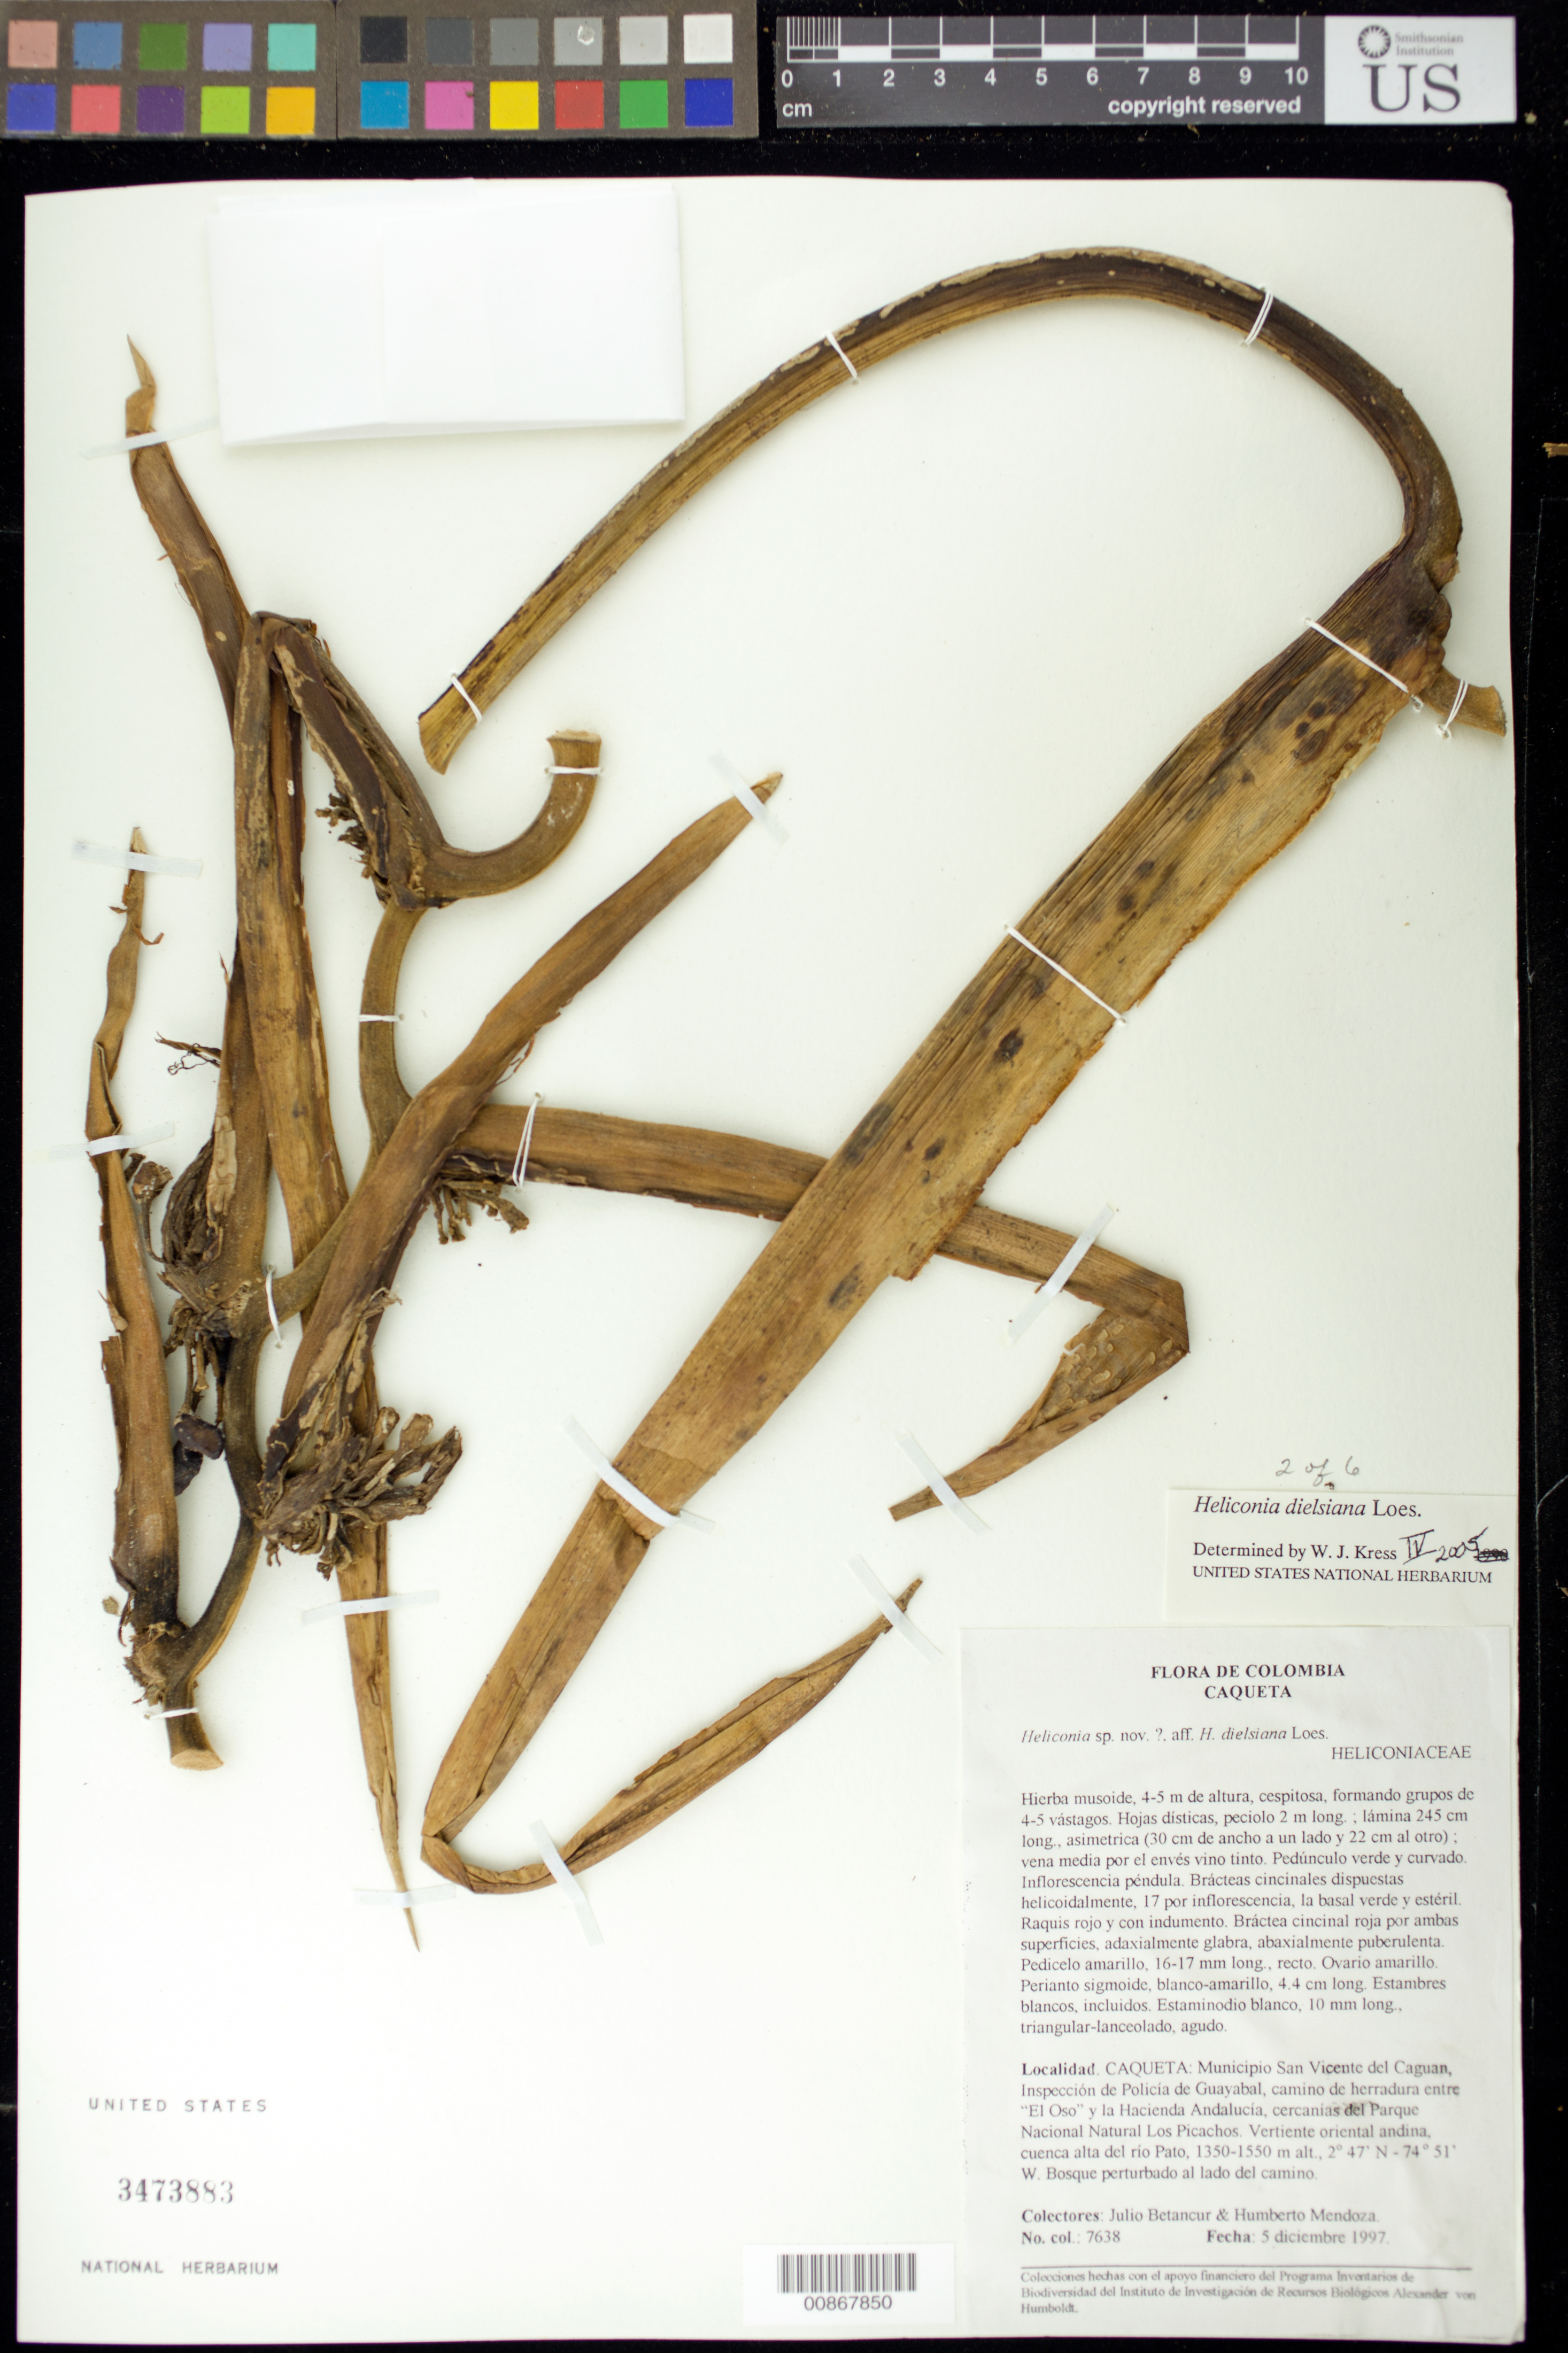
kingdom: Plantae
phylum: Tracheophyta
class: Liliopsida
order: Zingiberales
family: Heliconiaceae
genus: Heliconia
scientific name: Heliconia densiflora 'Fireflash'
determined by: Kress, W. J., (US), Smithsonian Institution - National Museum of Natural History (UNITED STATES)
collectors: J. C. Betancur & H. Mendoza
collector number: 7638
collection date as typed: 05 Dec 1997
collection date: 1997-12-05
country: Colombia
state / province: Caquetá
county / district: San Vicente del Caguan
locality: Inspeccion de Policia de Guayabal, camino de herradura entre "El Oso" y la Hacienda Andalusia, cercanias del Pargue Nacional Natural Los Picachos. Vertiento oriental andina,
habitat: Bosque perturbado lado del camino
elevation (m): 1350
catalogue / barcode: US 3473883